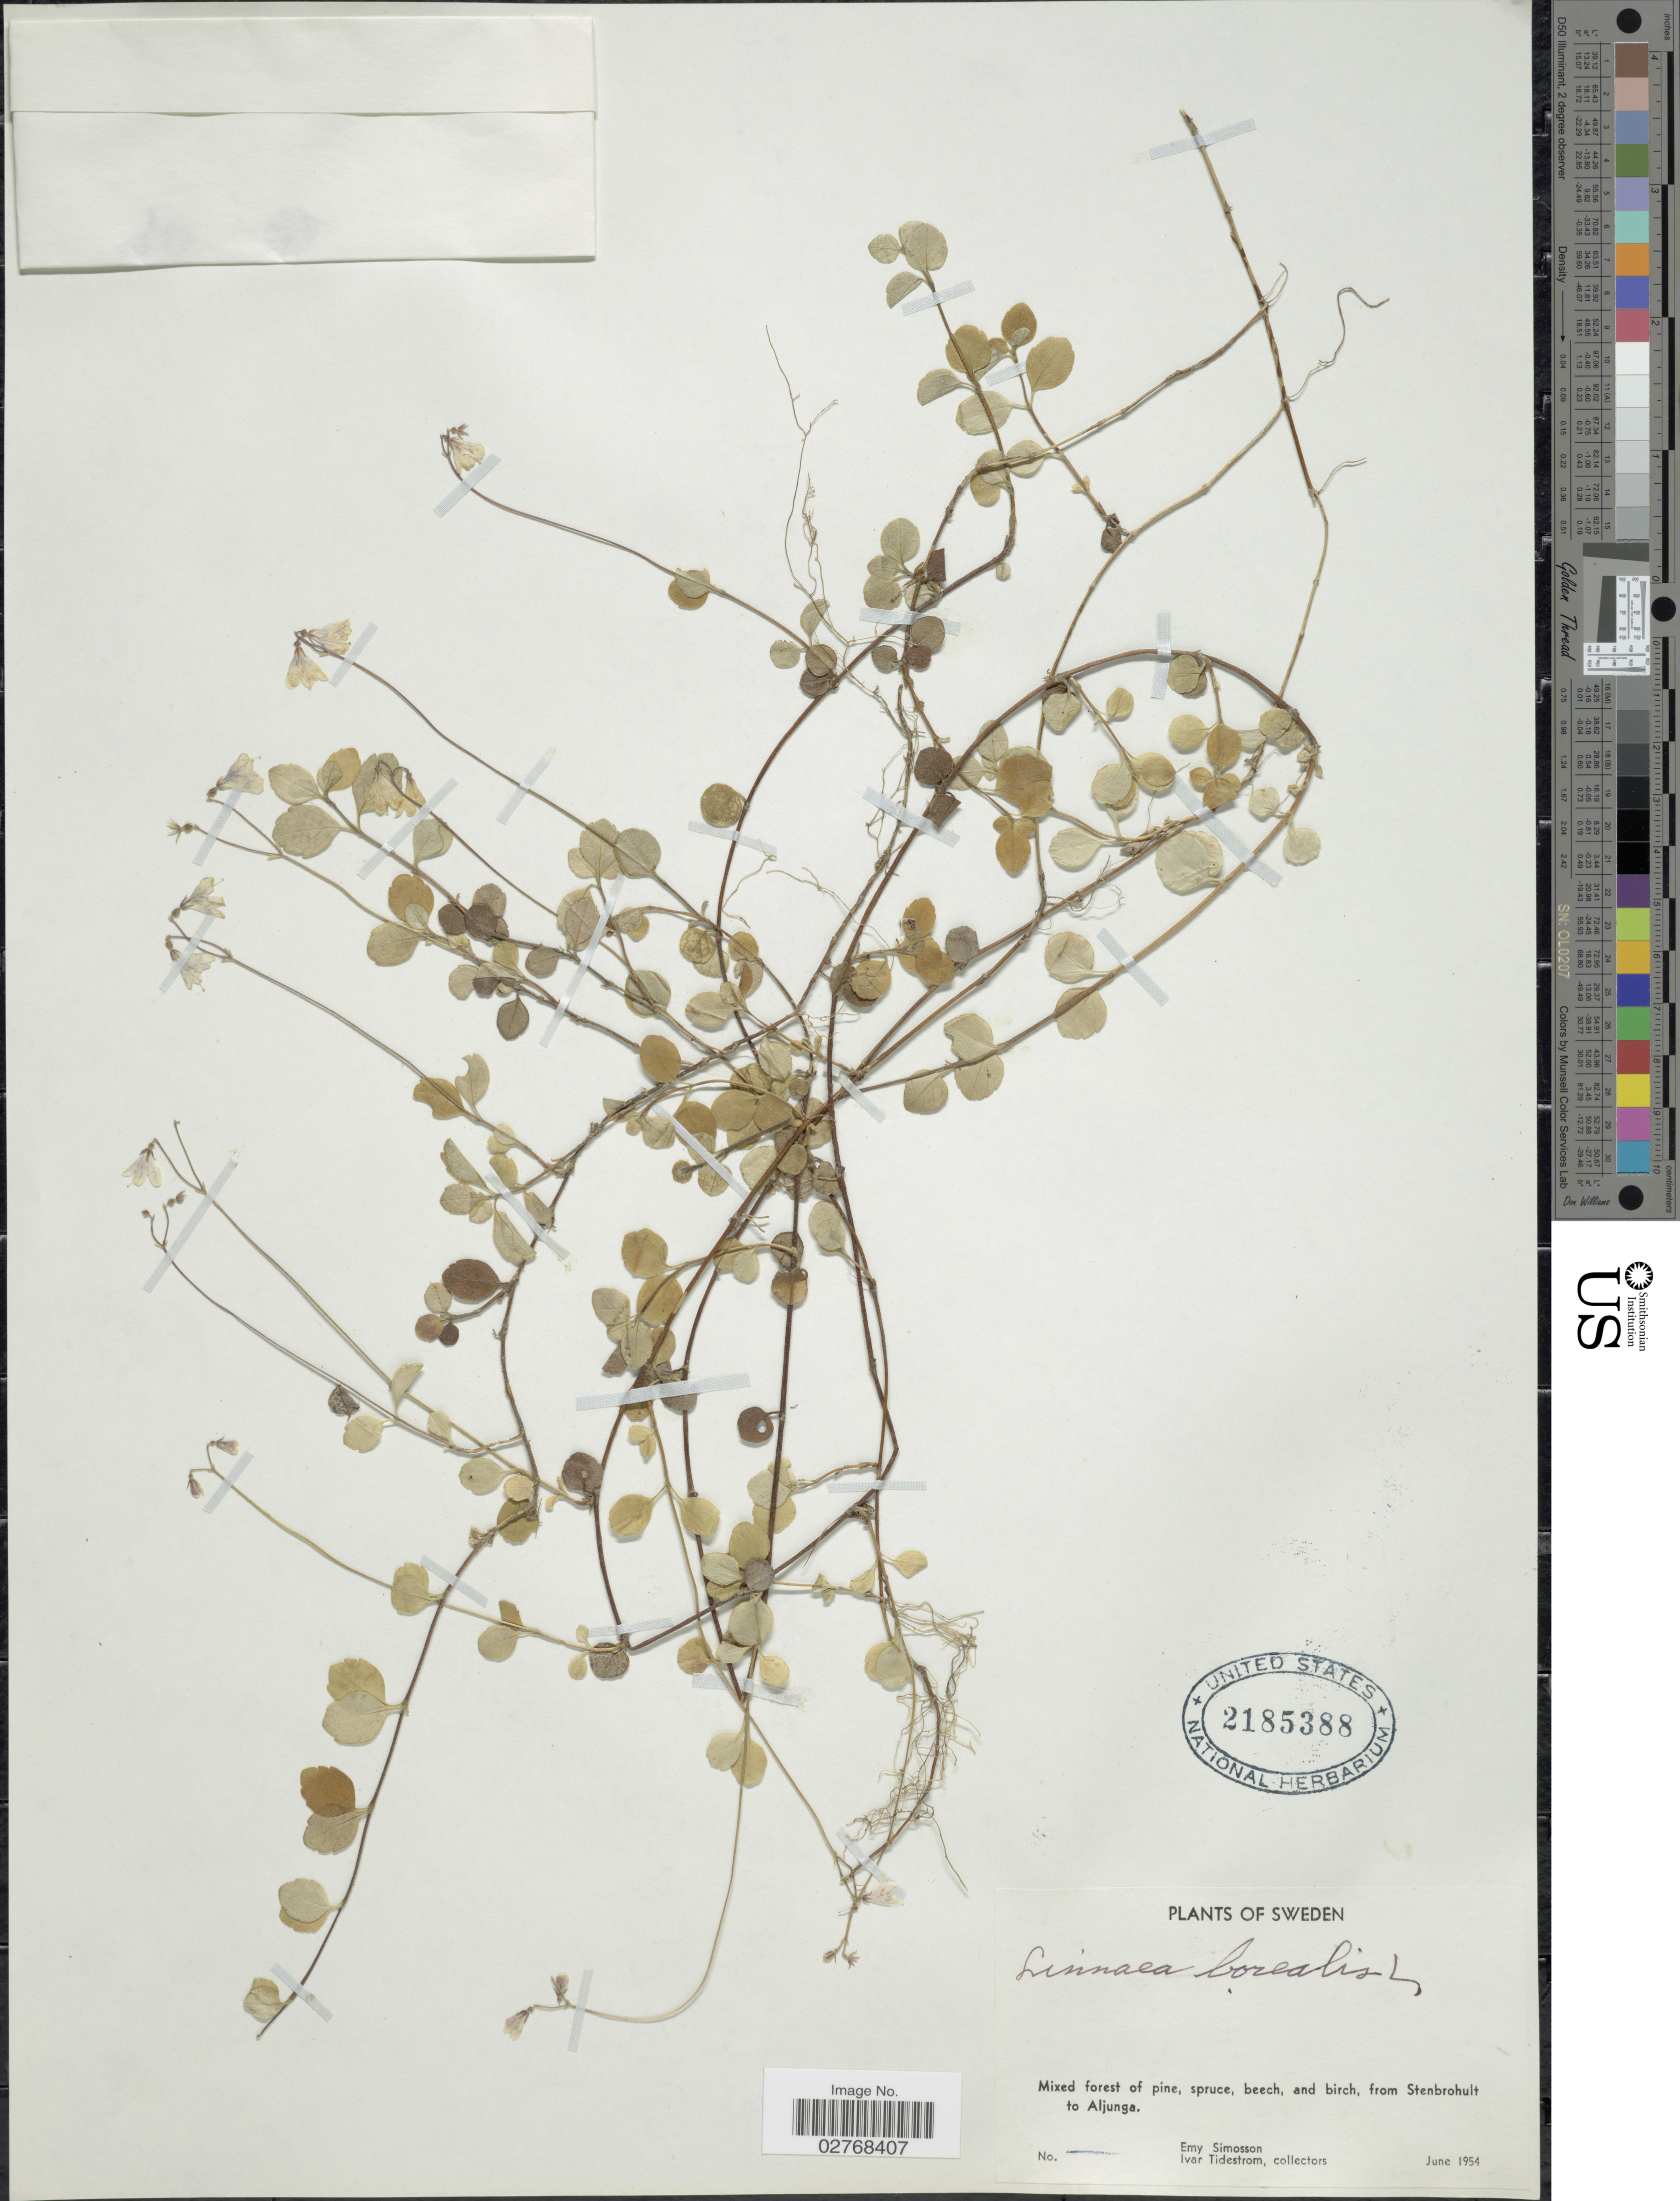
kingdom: Plantae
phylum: Tracheophyta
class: Magnoliopsida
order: Dipsacales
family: Caprifoliaceae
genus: Linnaea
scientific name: Linnaea borealis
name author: L.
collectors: E. Simosson & I. F. Tidestrom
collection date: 1954-06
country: Sweden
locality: From Stenbrohult to Aljunga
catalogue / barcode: US 2185388